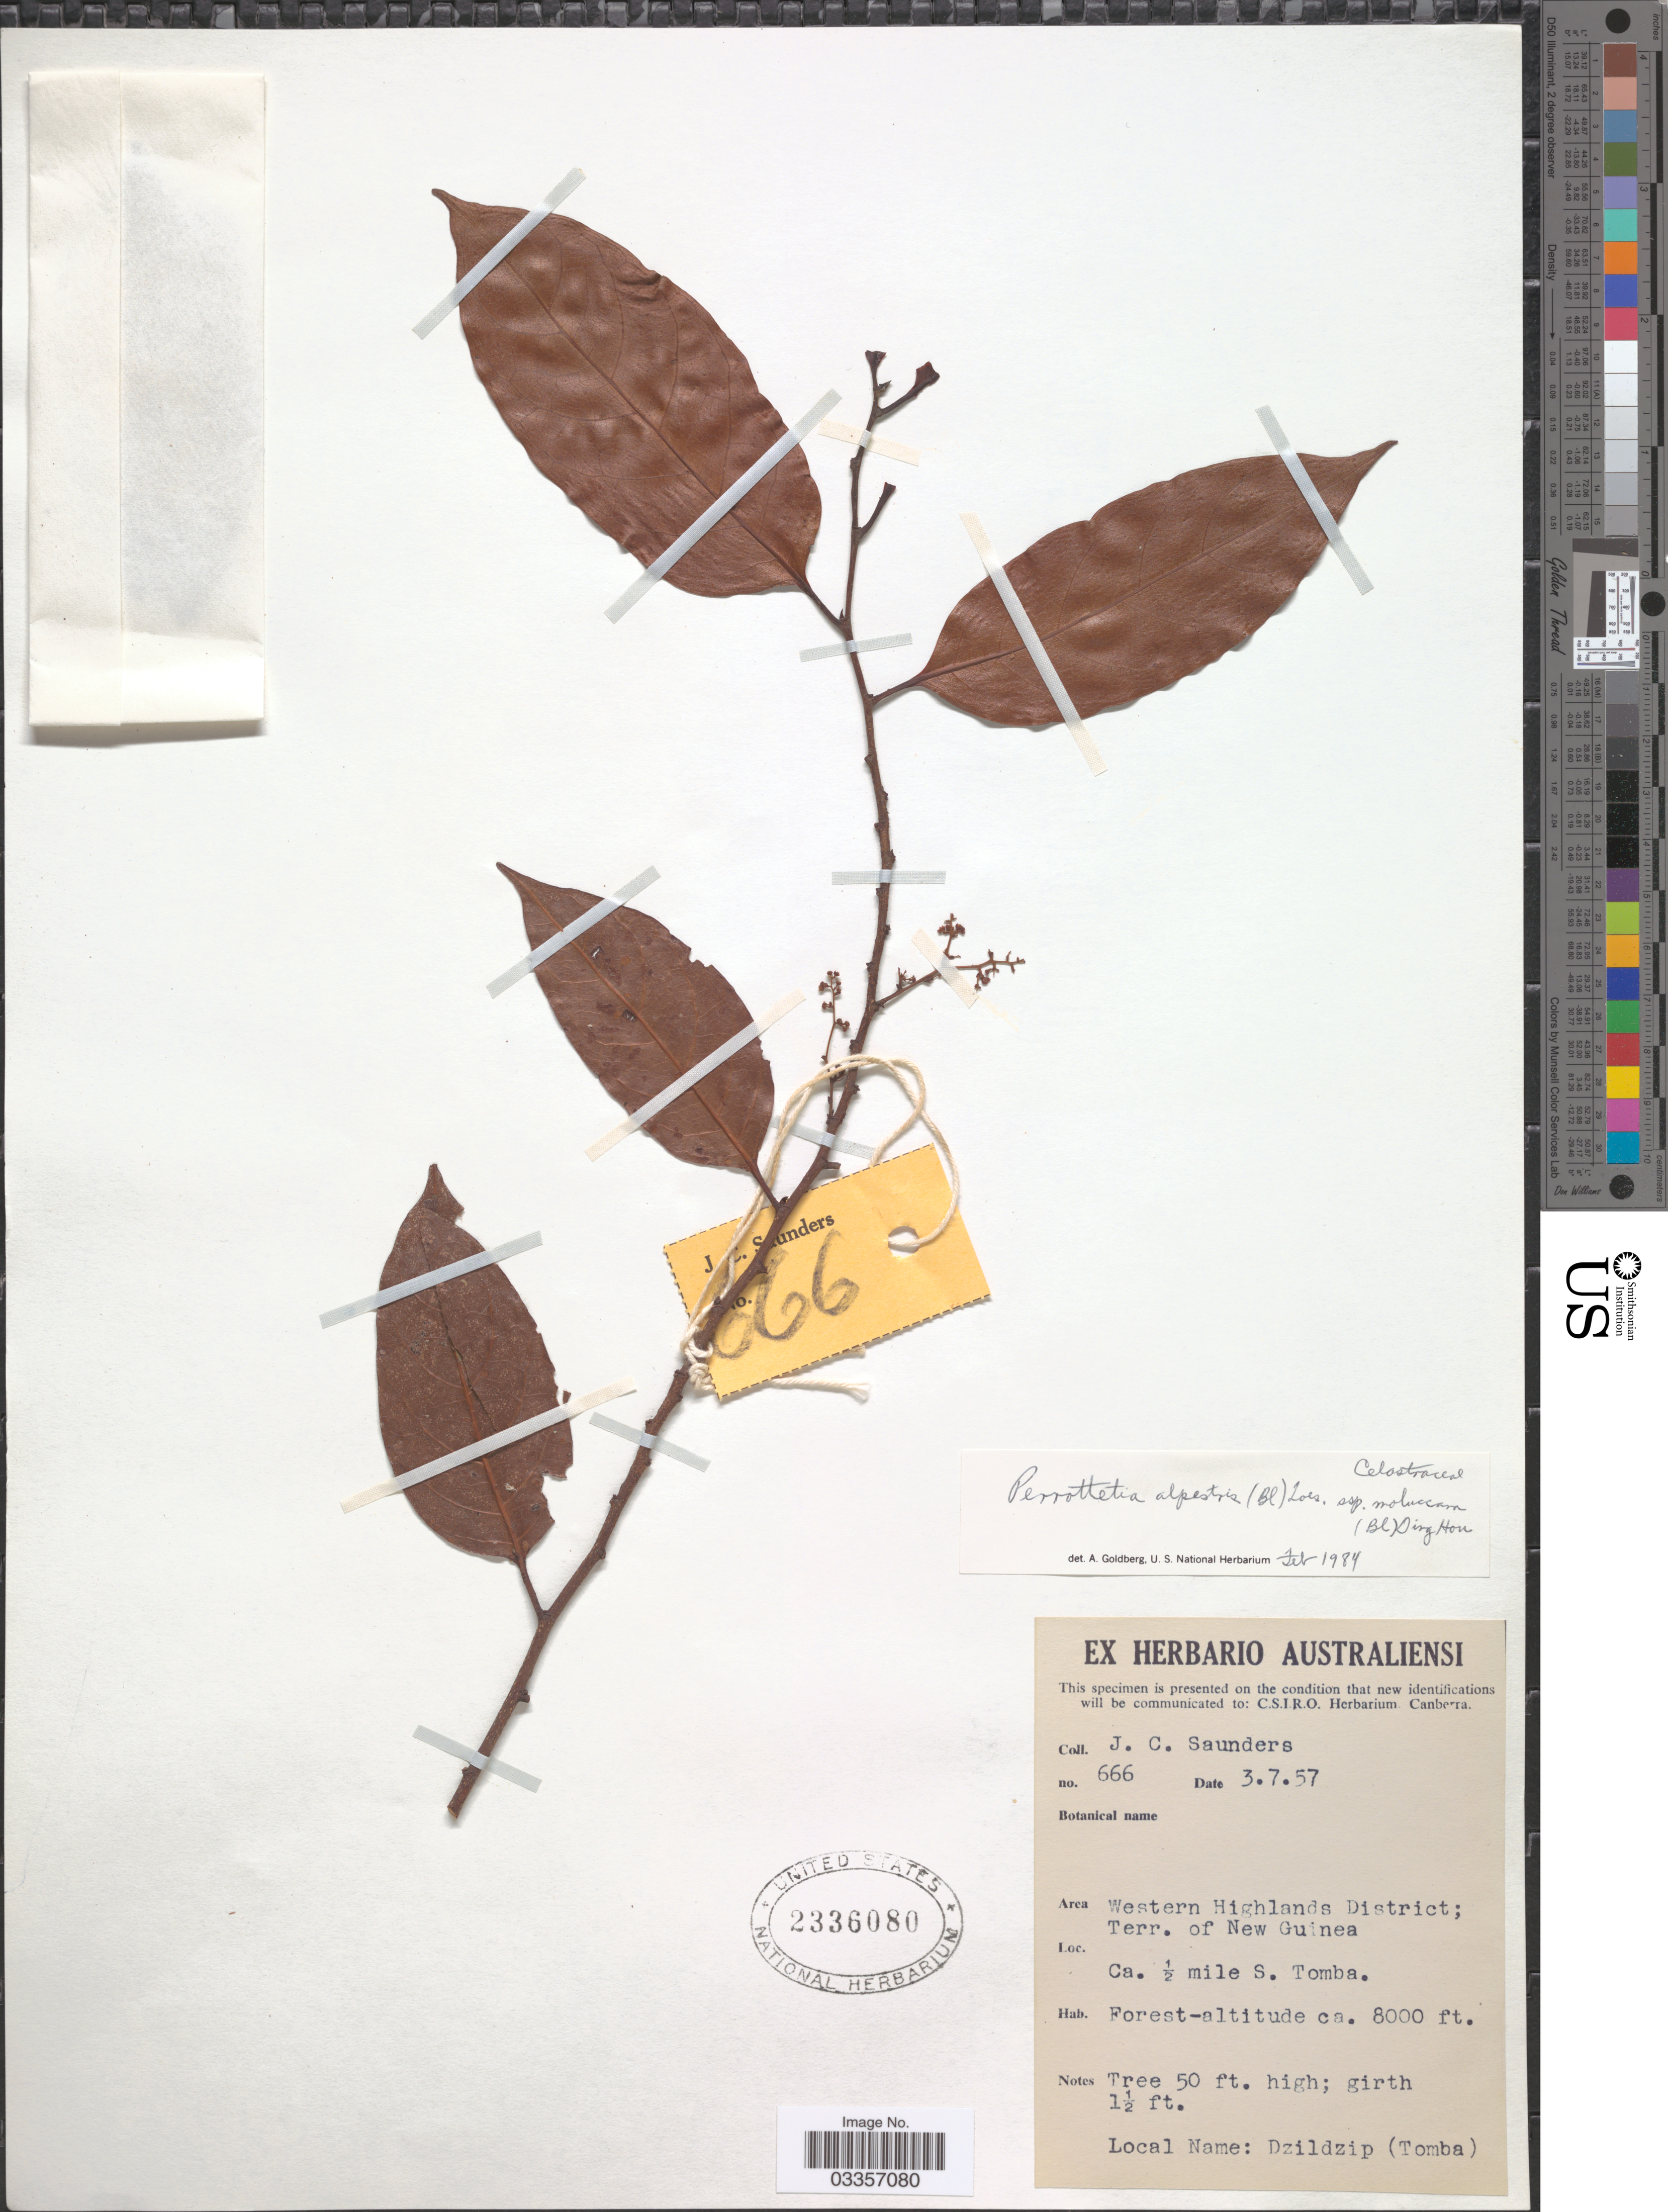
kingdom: Plantae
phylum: Tracheophyta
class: Magnoliopsida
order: Huerteales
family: Dipentodontaceae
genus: Perrottetia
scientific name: Perrottetia alpestris subsp. moluccana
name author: (Blume) Ding Hou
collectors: J. C. Saunders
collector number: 666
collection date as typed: Transcribed d/m/y: 3/7/57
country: Papua New Guinea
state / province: Western Highlands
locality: Western Highlands District; Terr. of New Guinea, Ca. ½ mile S. Tomba.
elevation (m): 2438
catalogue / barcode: US 2336080